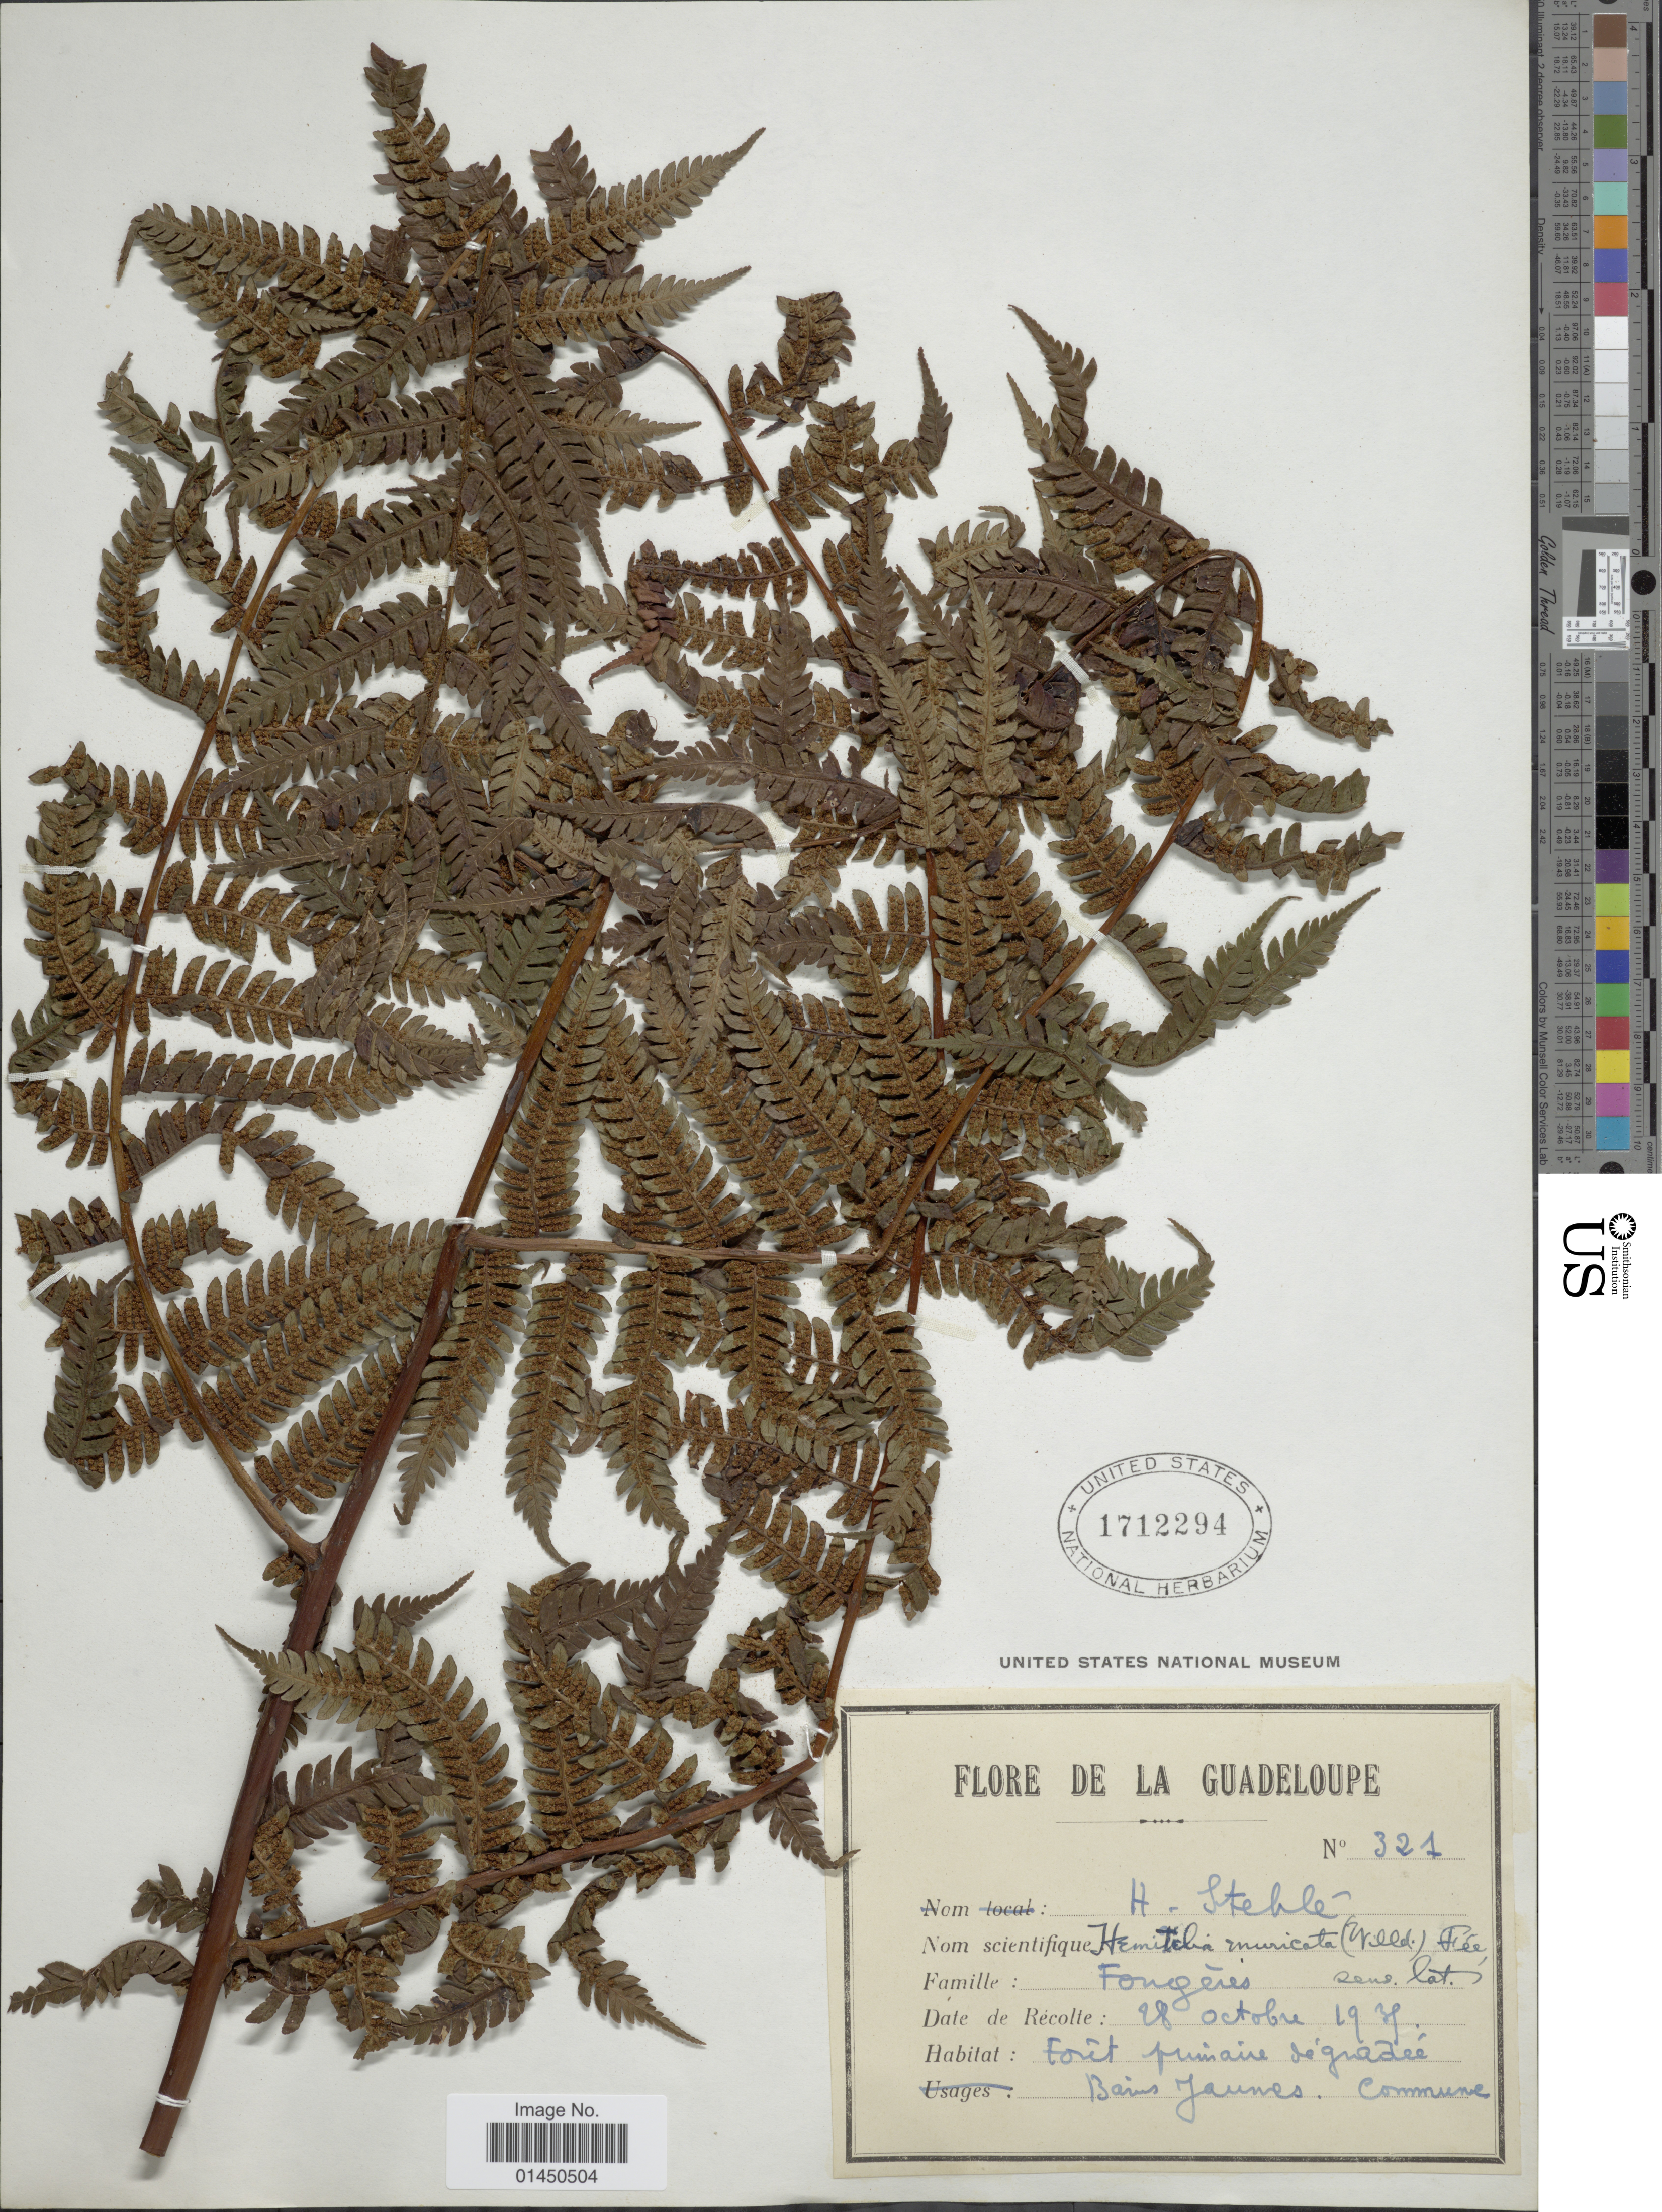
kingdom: Plantae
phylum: Tracheophyta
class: Polypodiopsida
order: Cyatheales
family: Cyatheaceae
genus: Cyathea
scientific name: Cyathea muricata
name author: (Willd.) Fée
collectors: H. Stehlé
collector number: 321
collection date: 1939-10-28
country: Guadeloupe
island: Leeward Is.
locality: Bains Jaunes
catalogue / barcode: US 1712294